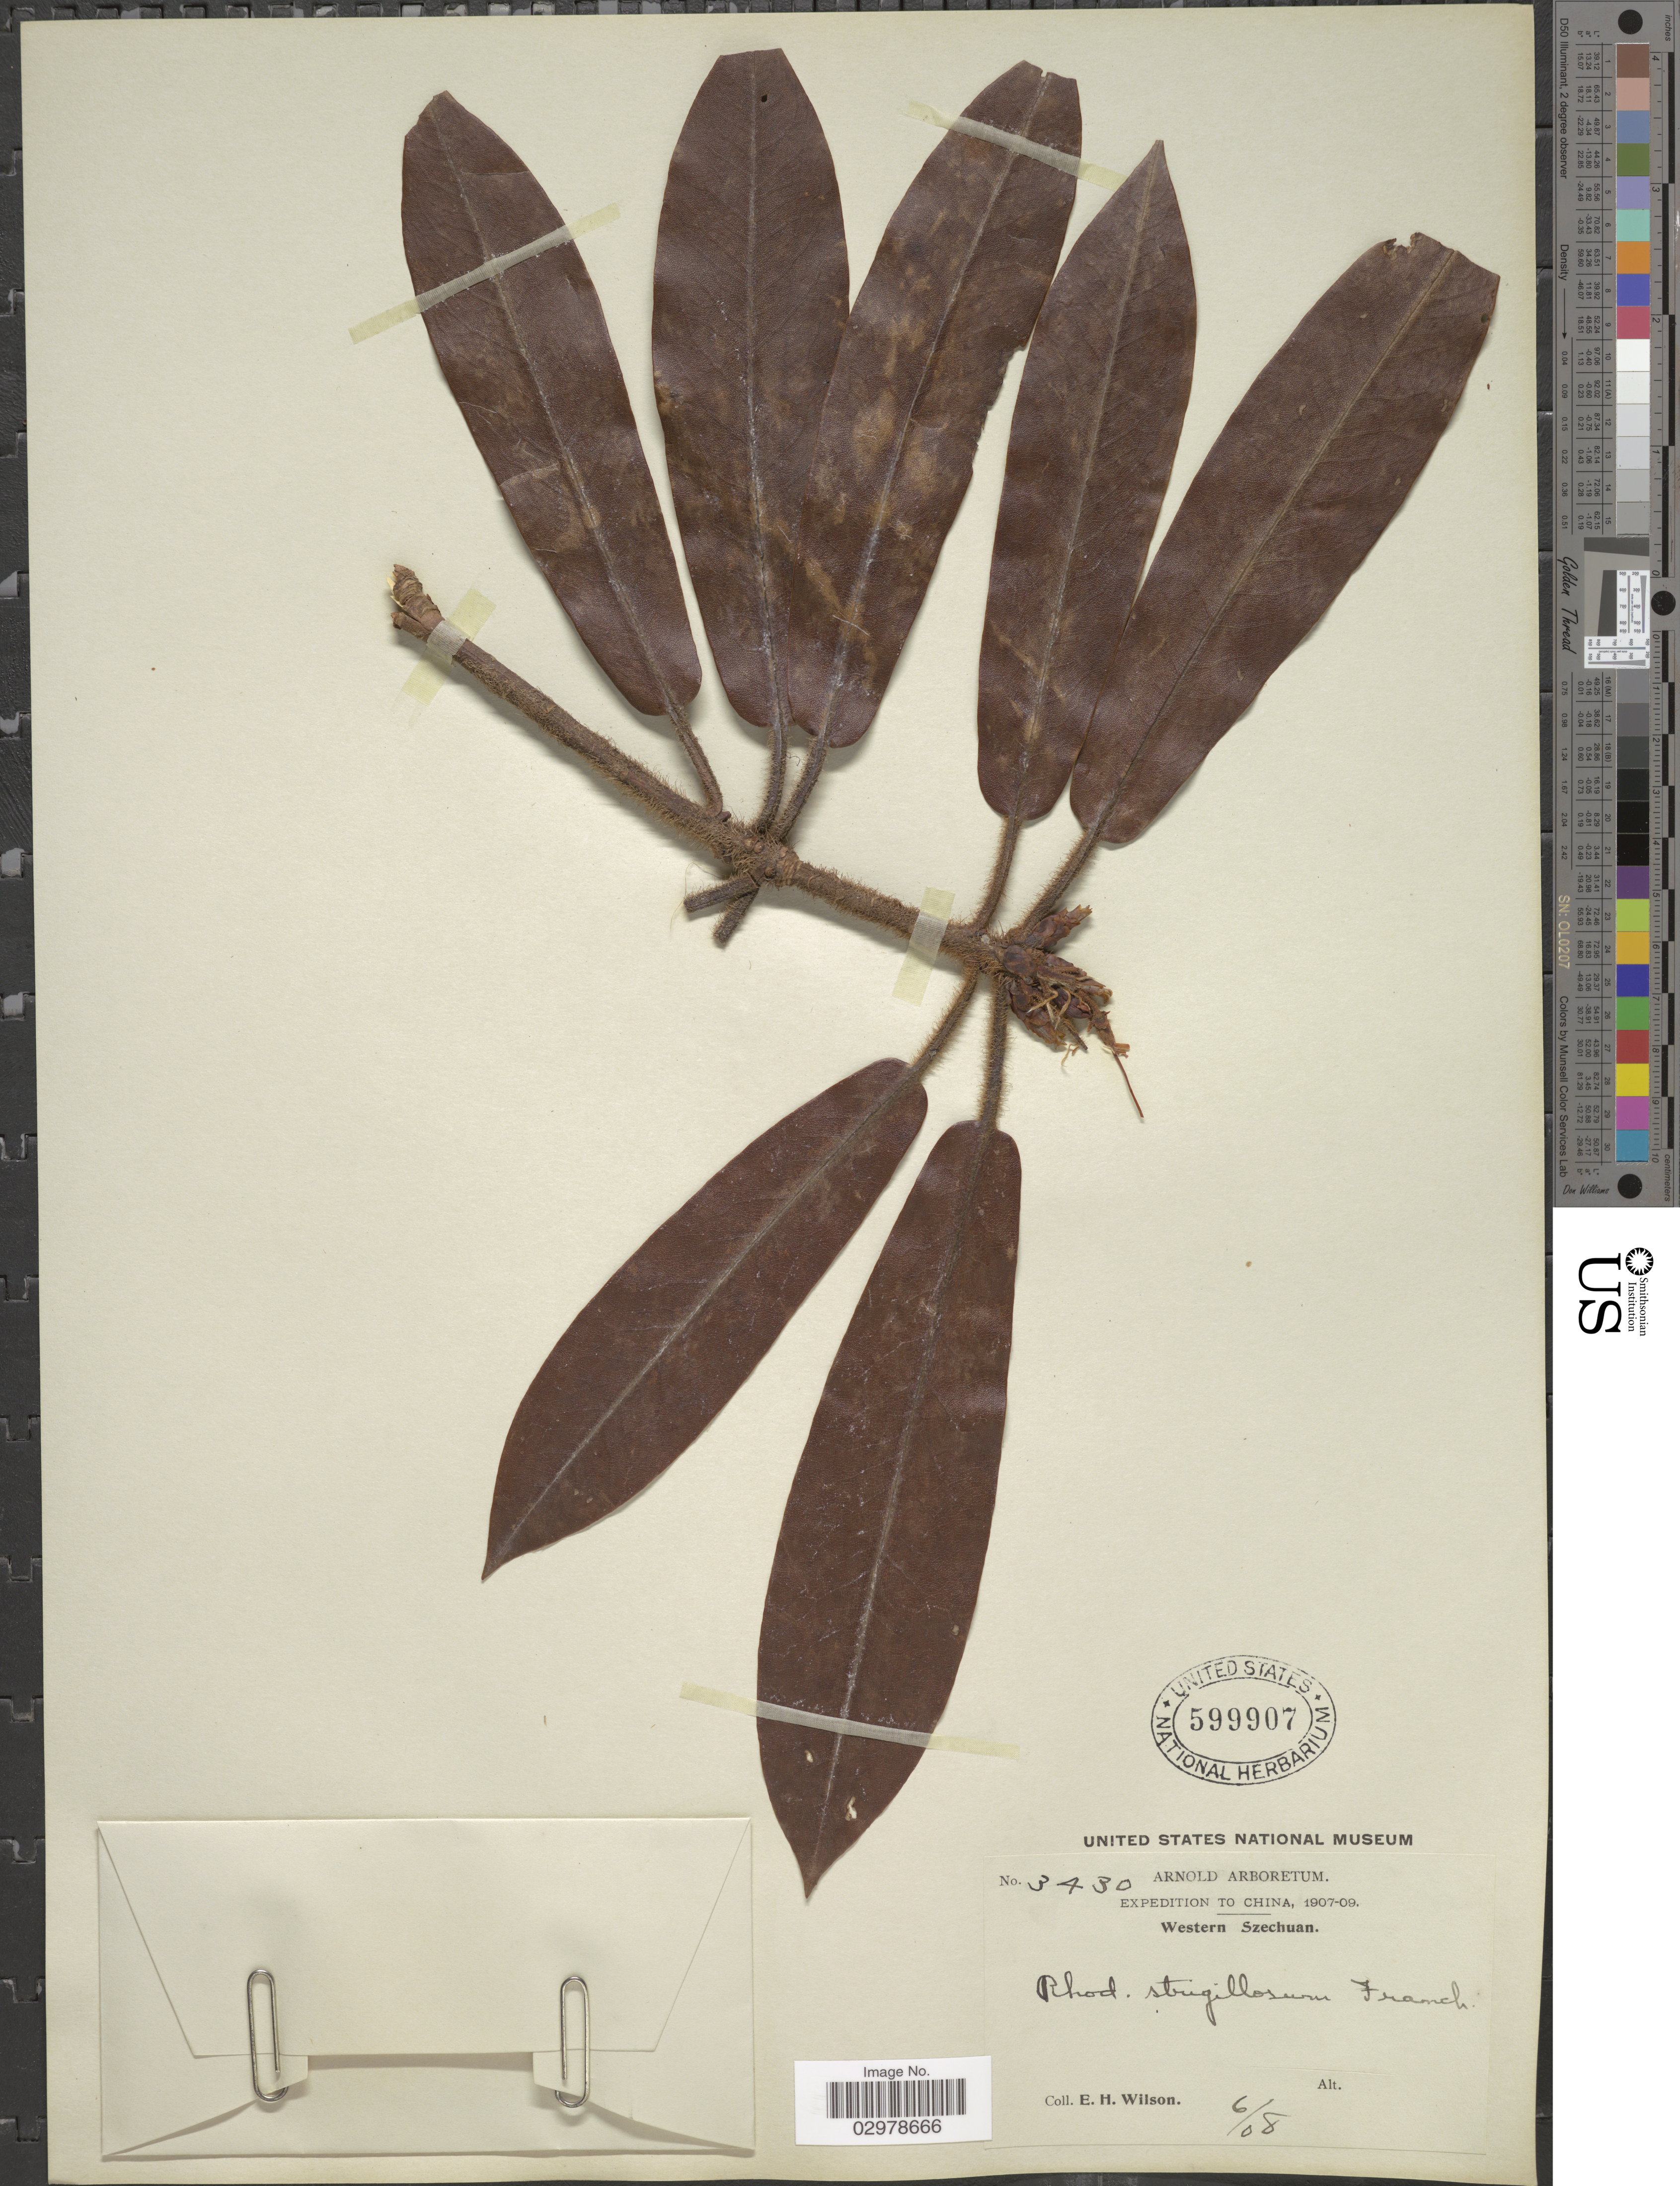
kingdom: Plantae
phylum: Tracheophyta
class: Magnoliopsida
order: Ericales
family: Ericaceae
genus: Rhododendron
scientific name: Rhododendron strigillosum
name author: Franch.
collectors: E. Wilson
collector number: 3430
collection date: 1908-06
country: China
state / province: Sichuan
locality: Western Szechuan.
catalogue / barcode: US 599907